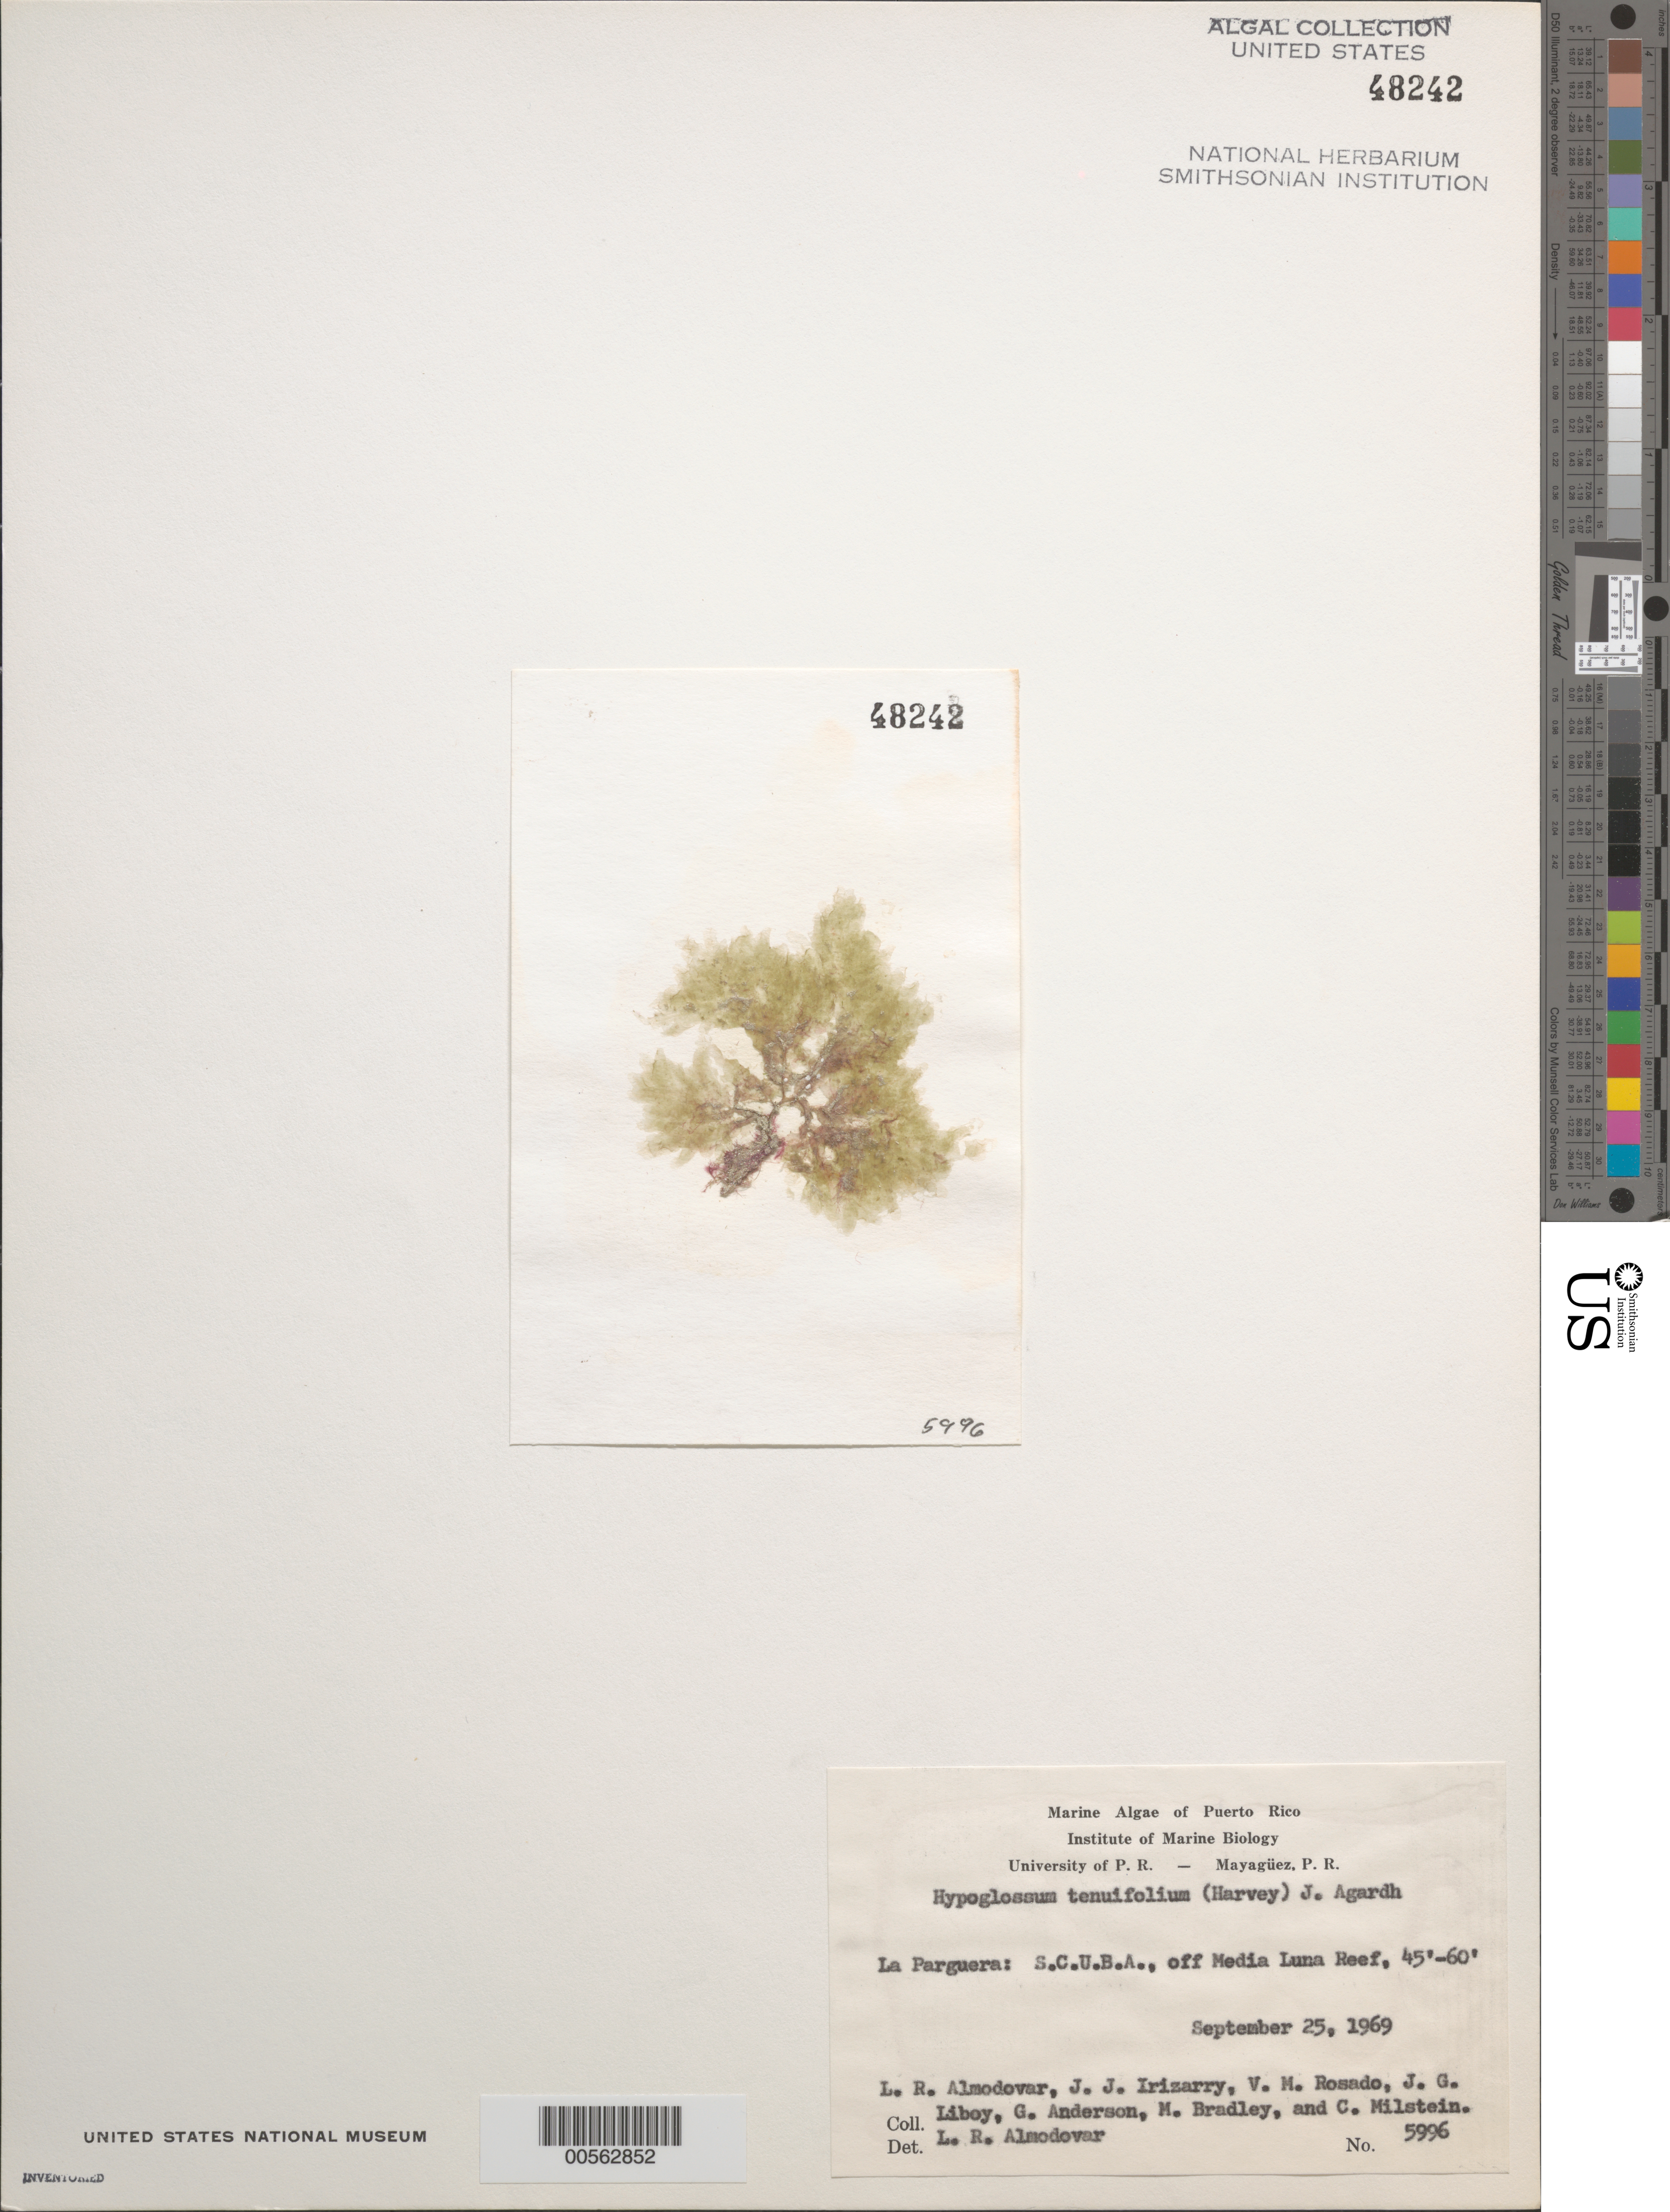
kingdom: Plantae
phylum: Rhodophyta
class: Florideophyceae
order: Ceramiales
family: Delesseriaceae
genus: Hypoglossum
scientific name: Hypoglossum tenuifolium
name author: (Harv.) J. Agardh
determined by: Almodovar, L. R.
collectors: L. Almodovar, J. Irizarry, V. Rosado, J. Liboy, G. Anderson, M. Bradley & C. Milstein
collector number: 5996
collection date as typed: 25 Sep 1969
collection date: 1969-09-25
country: Puerto Rico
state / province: Lajas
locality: La Parguera, off Media Luna Reef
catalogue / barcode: US 48242